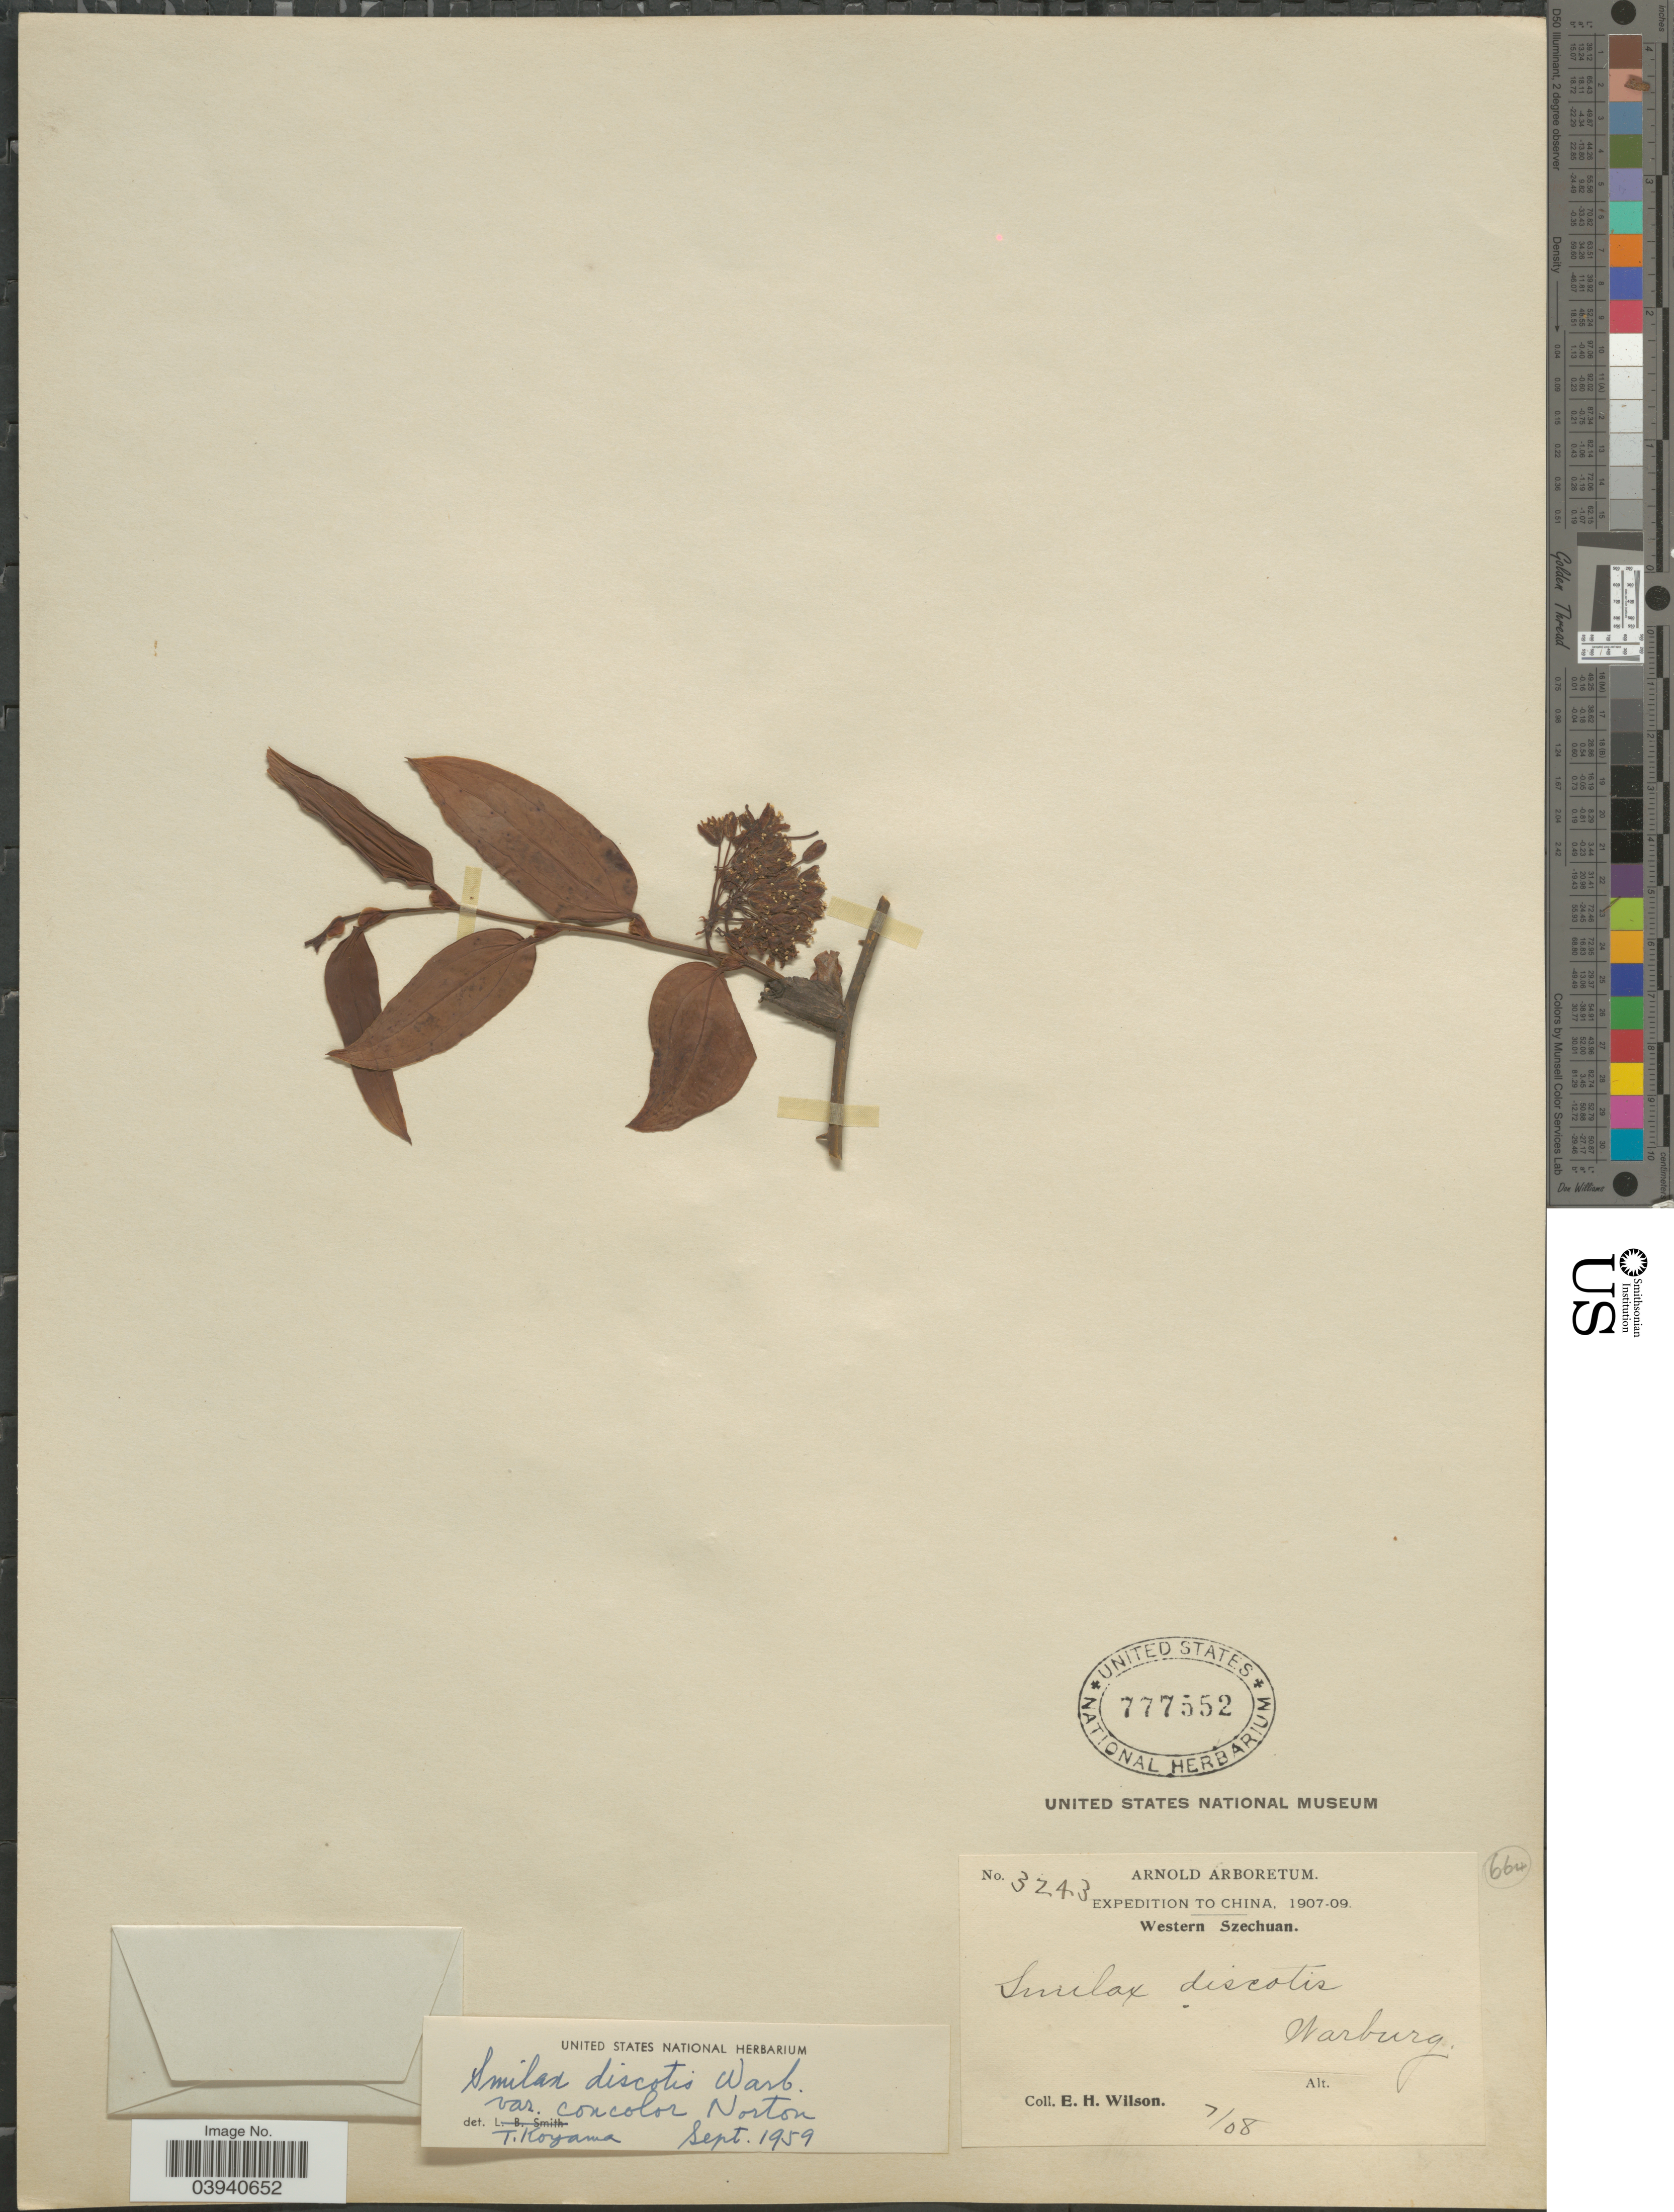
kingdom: Plantae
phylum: Tracheophyta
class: Liliopsida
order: Liliales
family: Smilacaceae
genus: Smilax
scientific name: Smilax discotis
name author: Warb.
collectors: E. Wilson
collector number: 3243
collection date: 1908-07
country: China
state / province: Sichuan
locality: Western Szechuan.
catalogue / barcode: US 777552